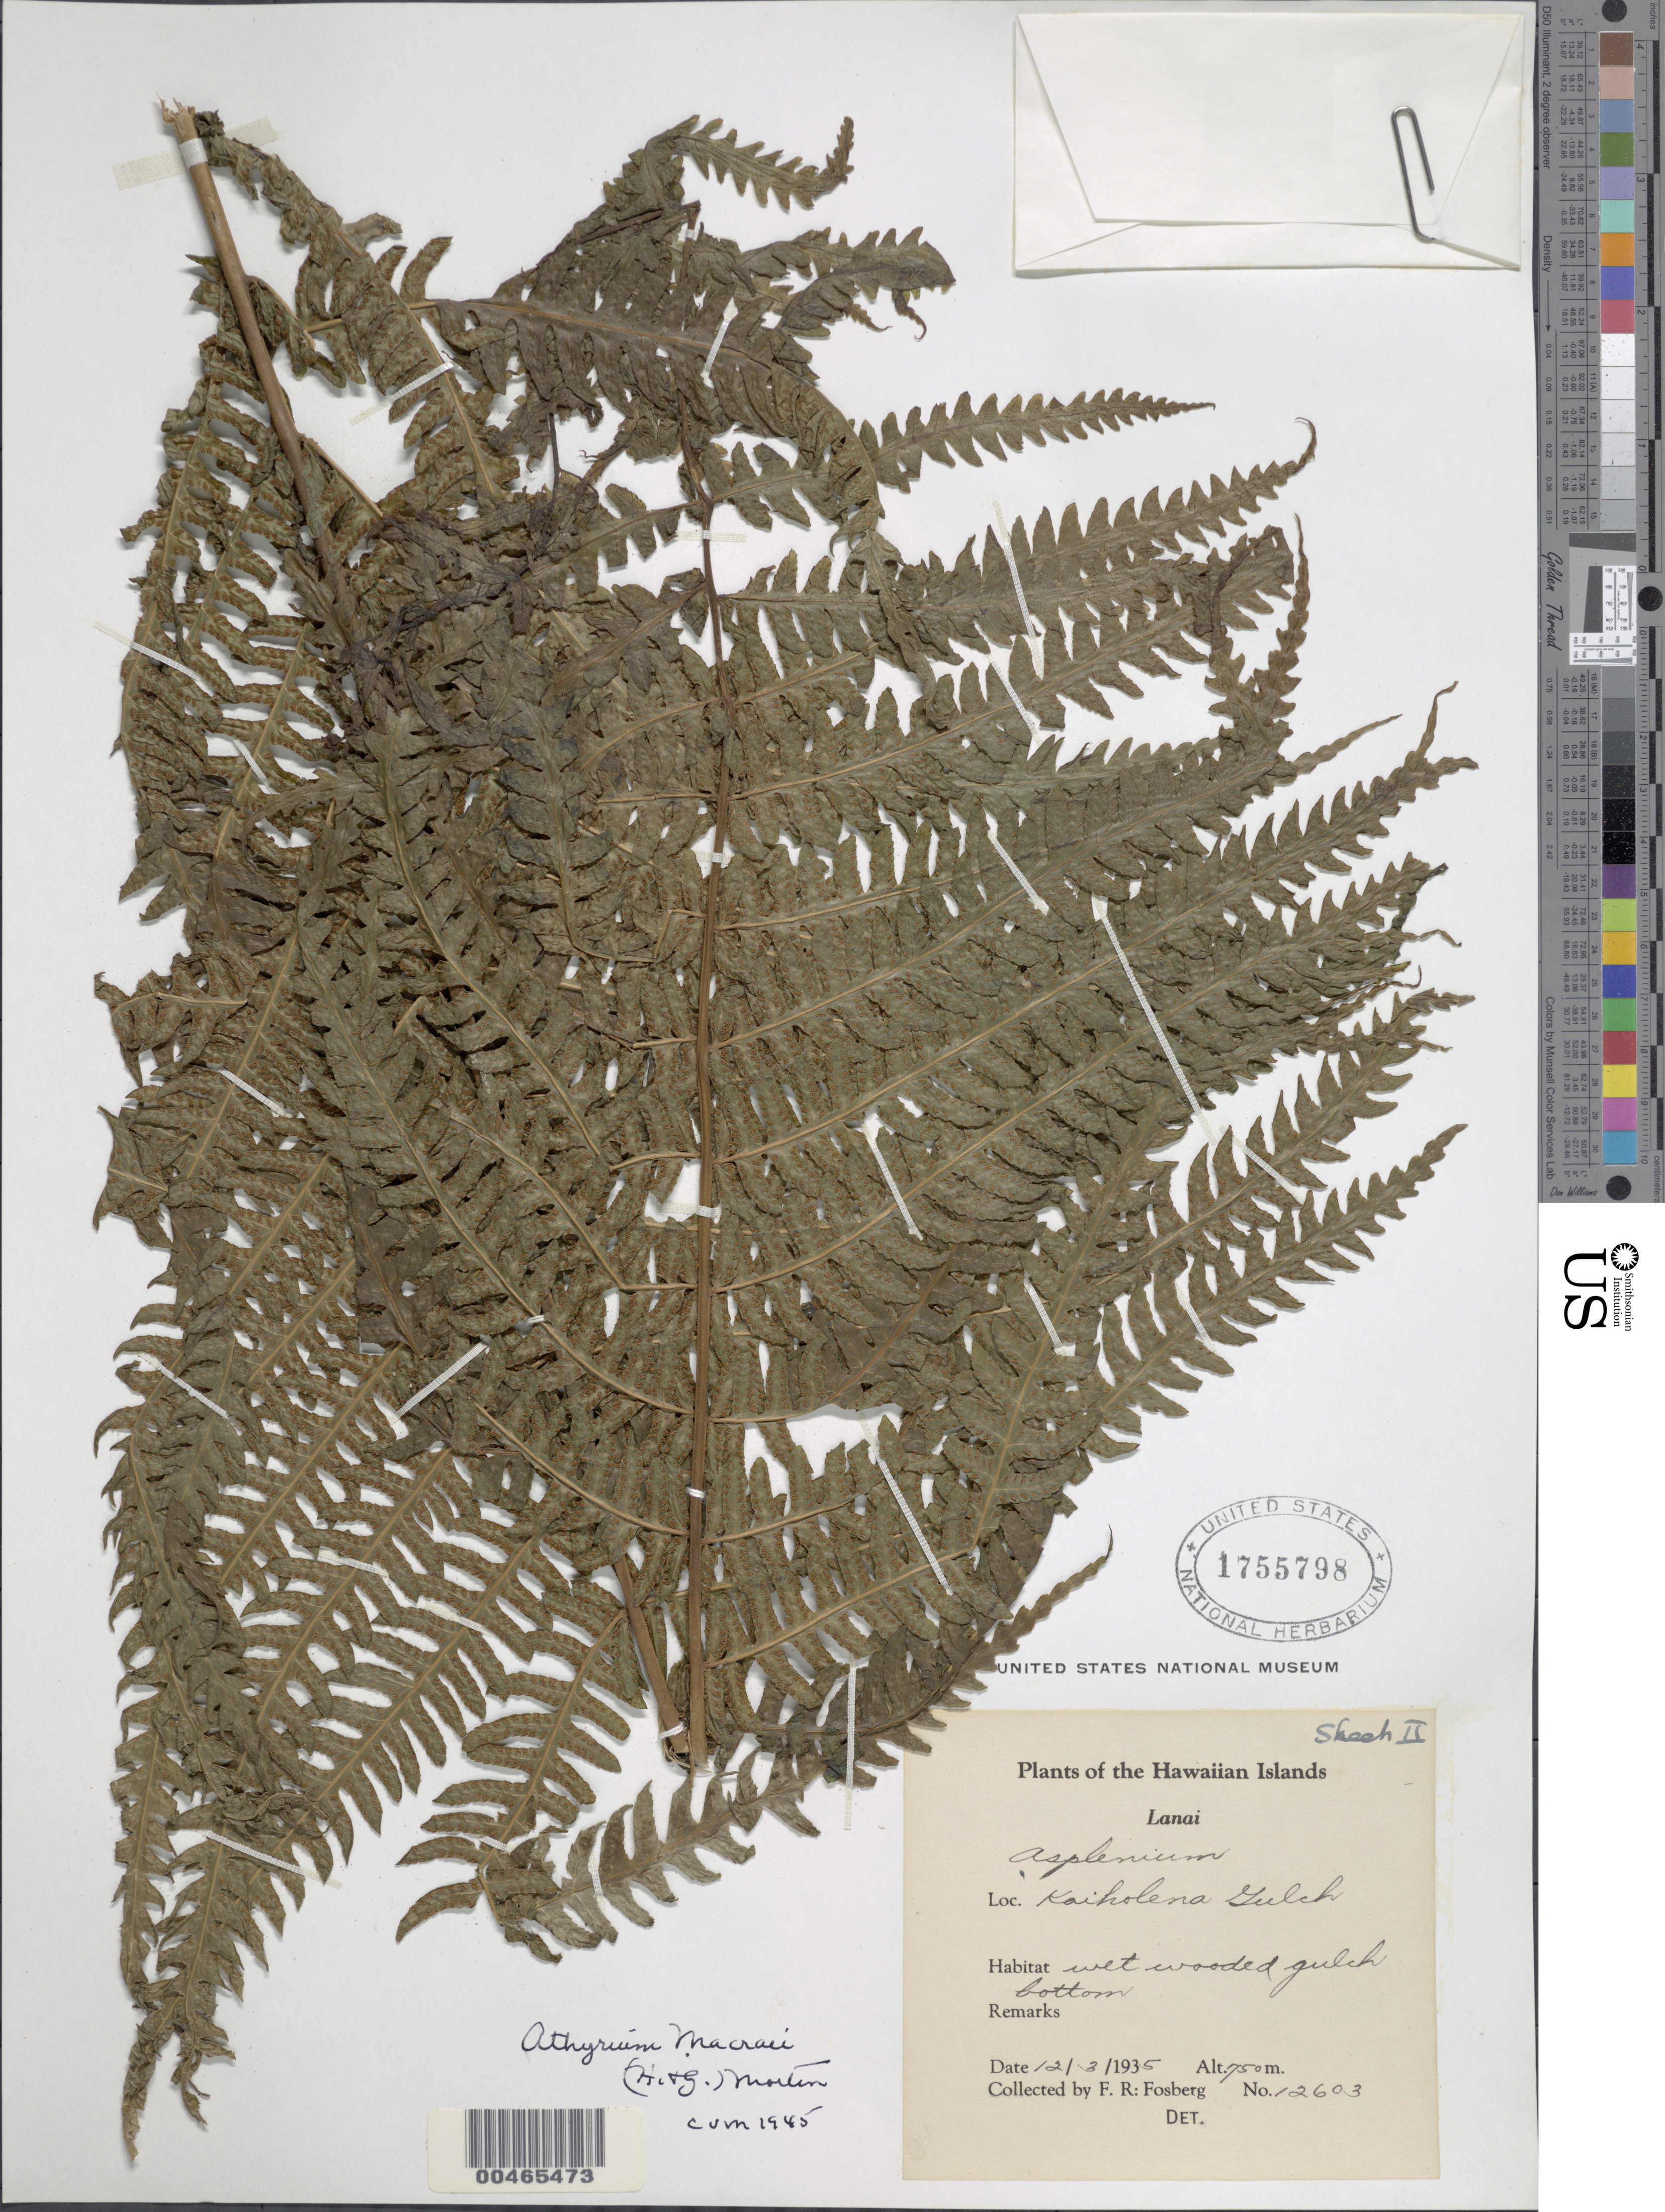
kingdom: Plantae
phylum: Tracheophyta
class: Polypodiopsida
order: Polypodiales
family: Athyriaceae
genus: Deparia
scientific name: Deparia prolifera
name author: (Kaulf.) Hook. & Grev.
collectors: F. R. Fosberg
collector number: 12603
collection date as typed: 3 Dec 1935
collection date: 1935-12-03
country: United States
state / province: Hawaii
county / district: Maui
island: Lana'i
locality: Kaiholena Gulch, Lanai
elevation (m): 750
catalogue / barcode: US 1755798